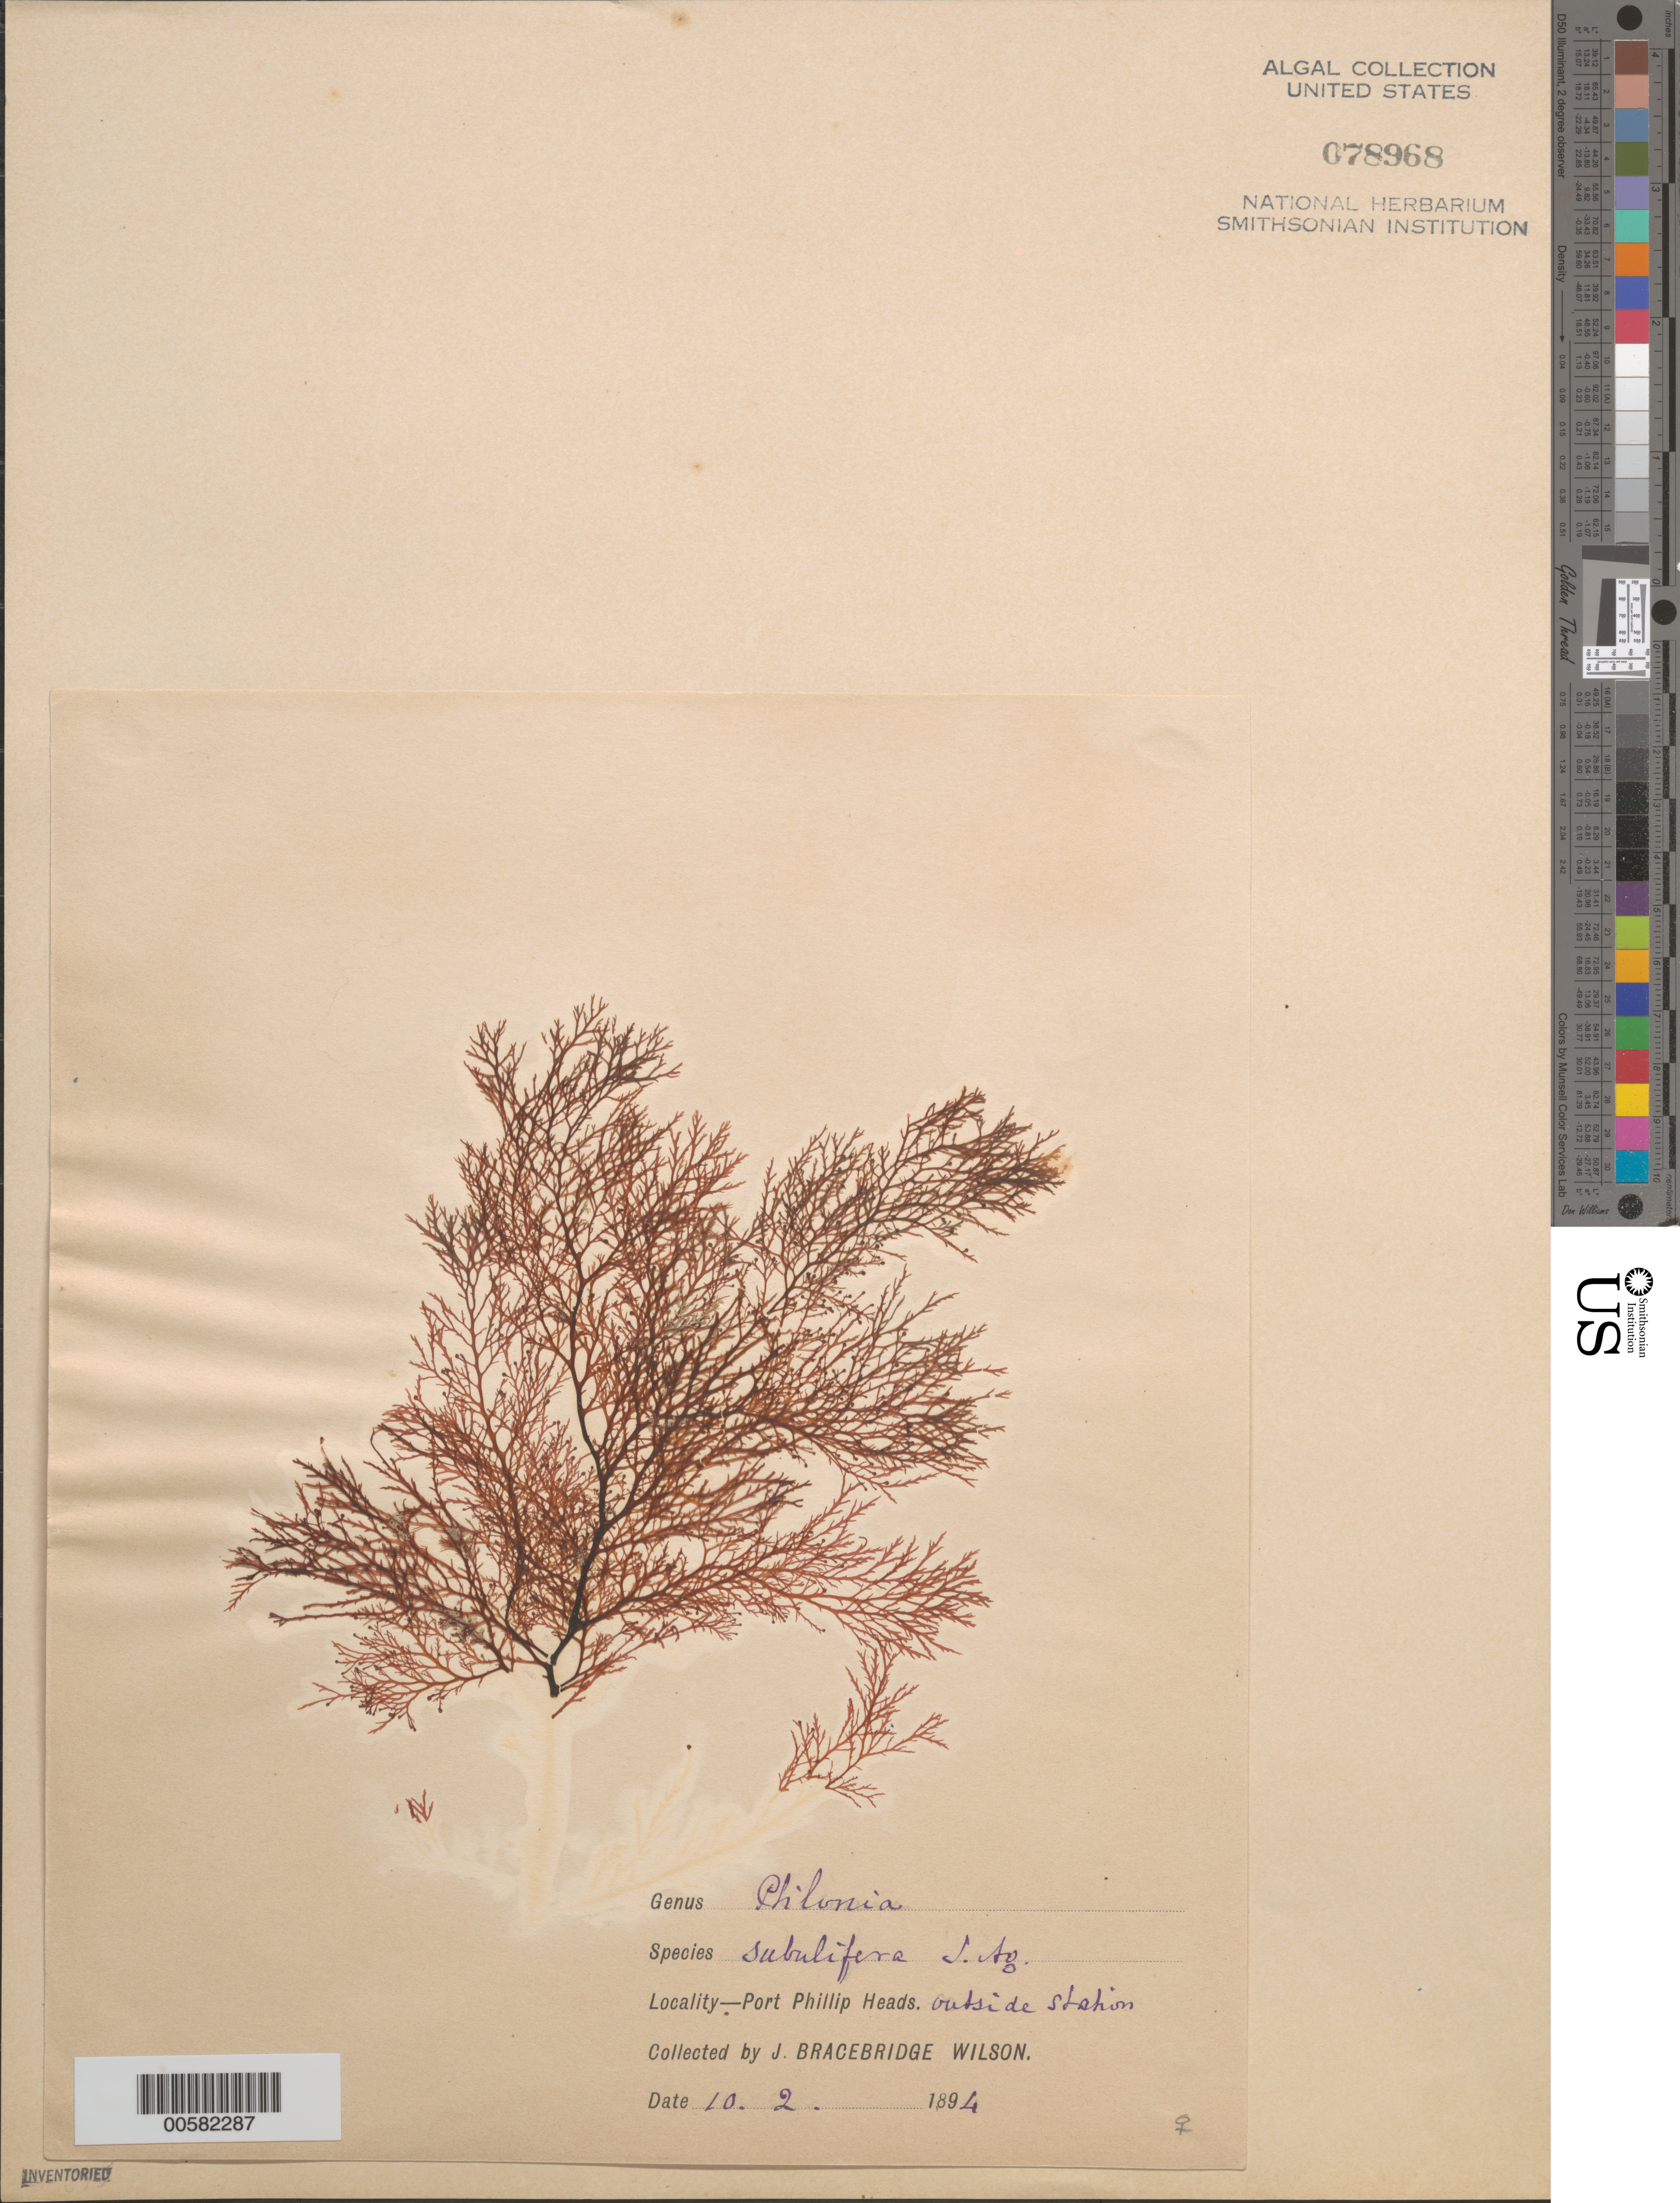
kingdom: Plantae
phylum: Rhodophyta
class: Florideophyceae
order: Bonnemaisoniales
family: Bonnemaisoniaceae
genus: Ptilonia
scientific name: Ptilonia subulifera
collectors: J. B. Wilson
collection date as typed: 10 Feb 1894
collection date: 1894-02-10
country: Australia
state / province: Victoria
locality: Port Phillip Heads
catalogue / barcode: US 78968